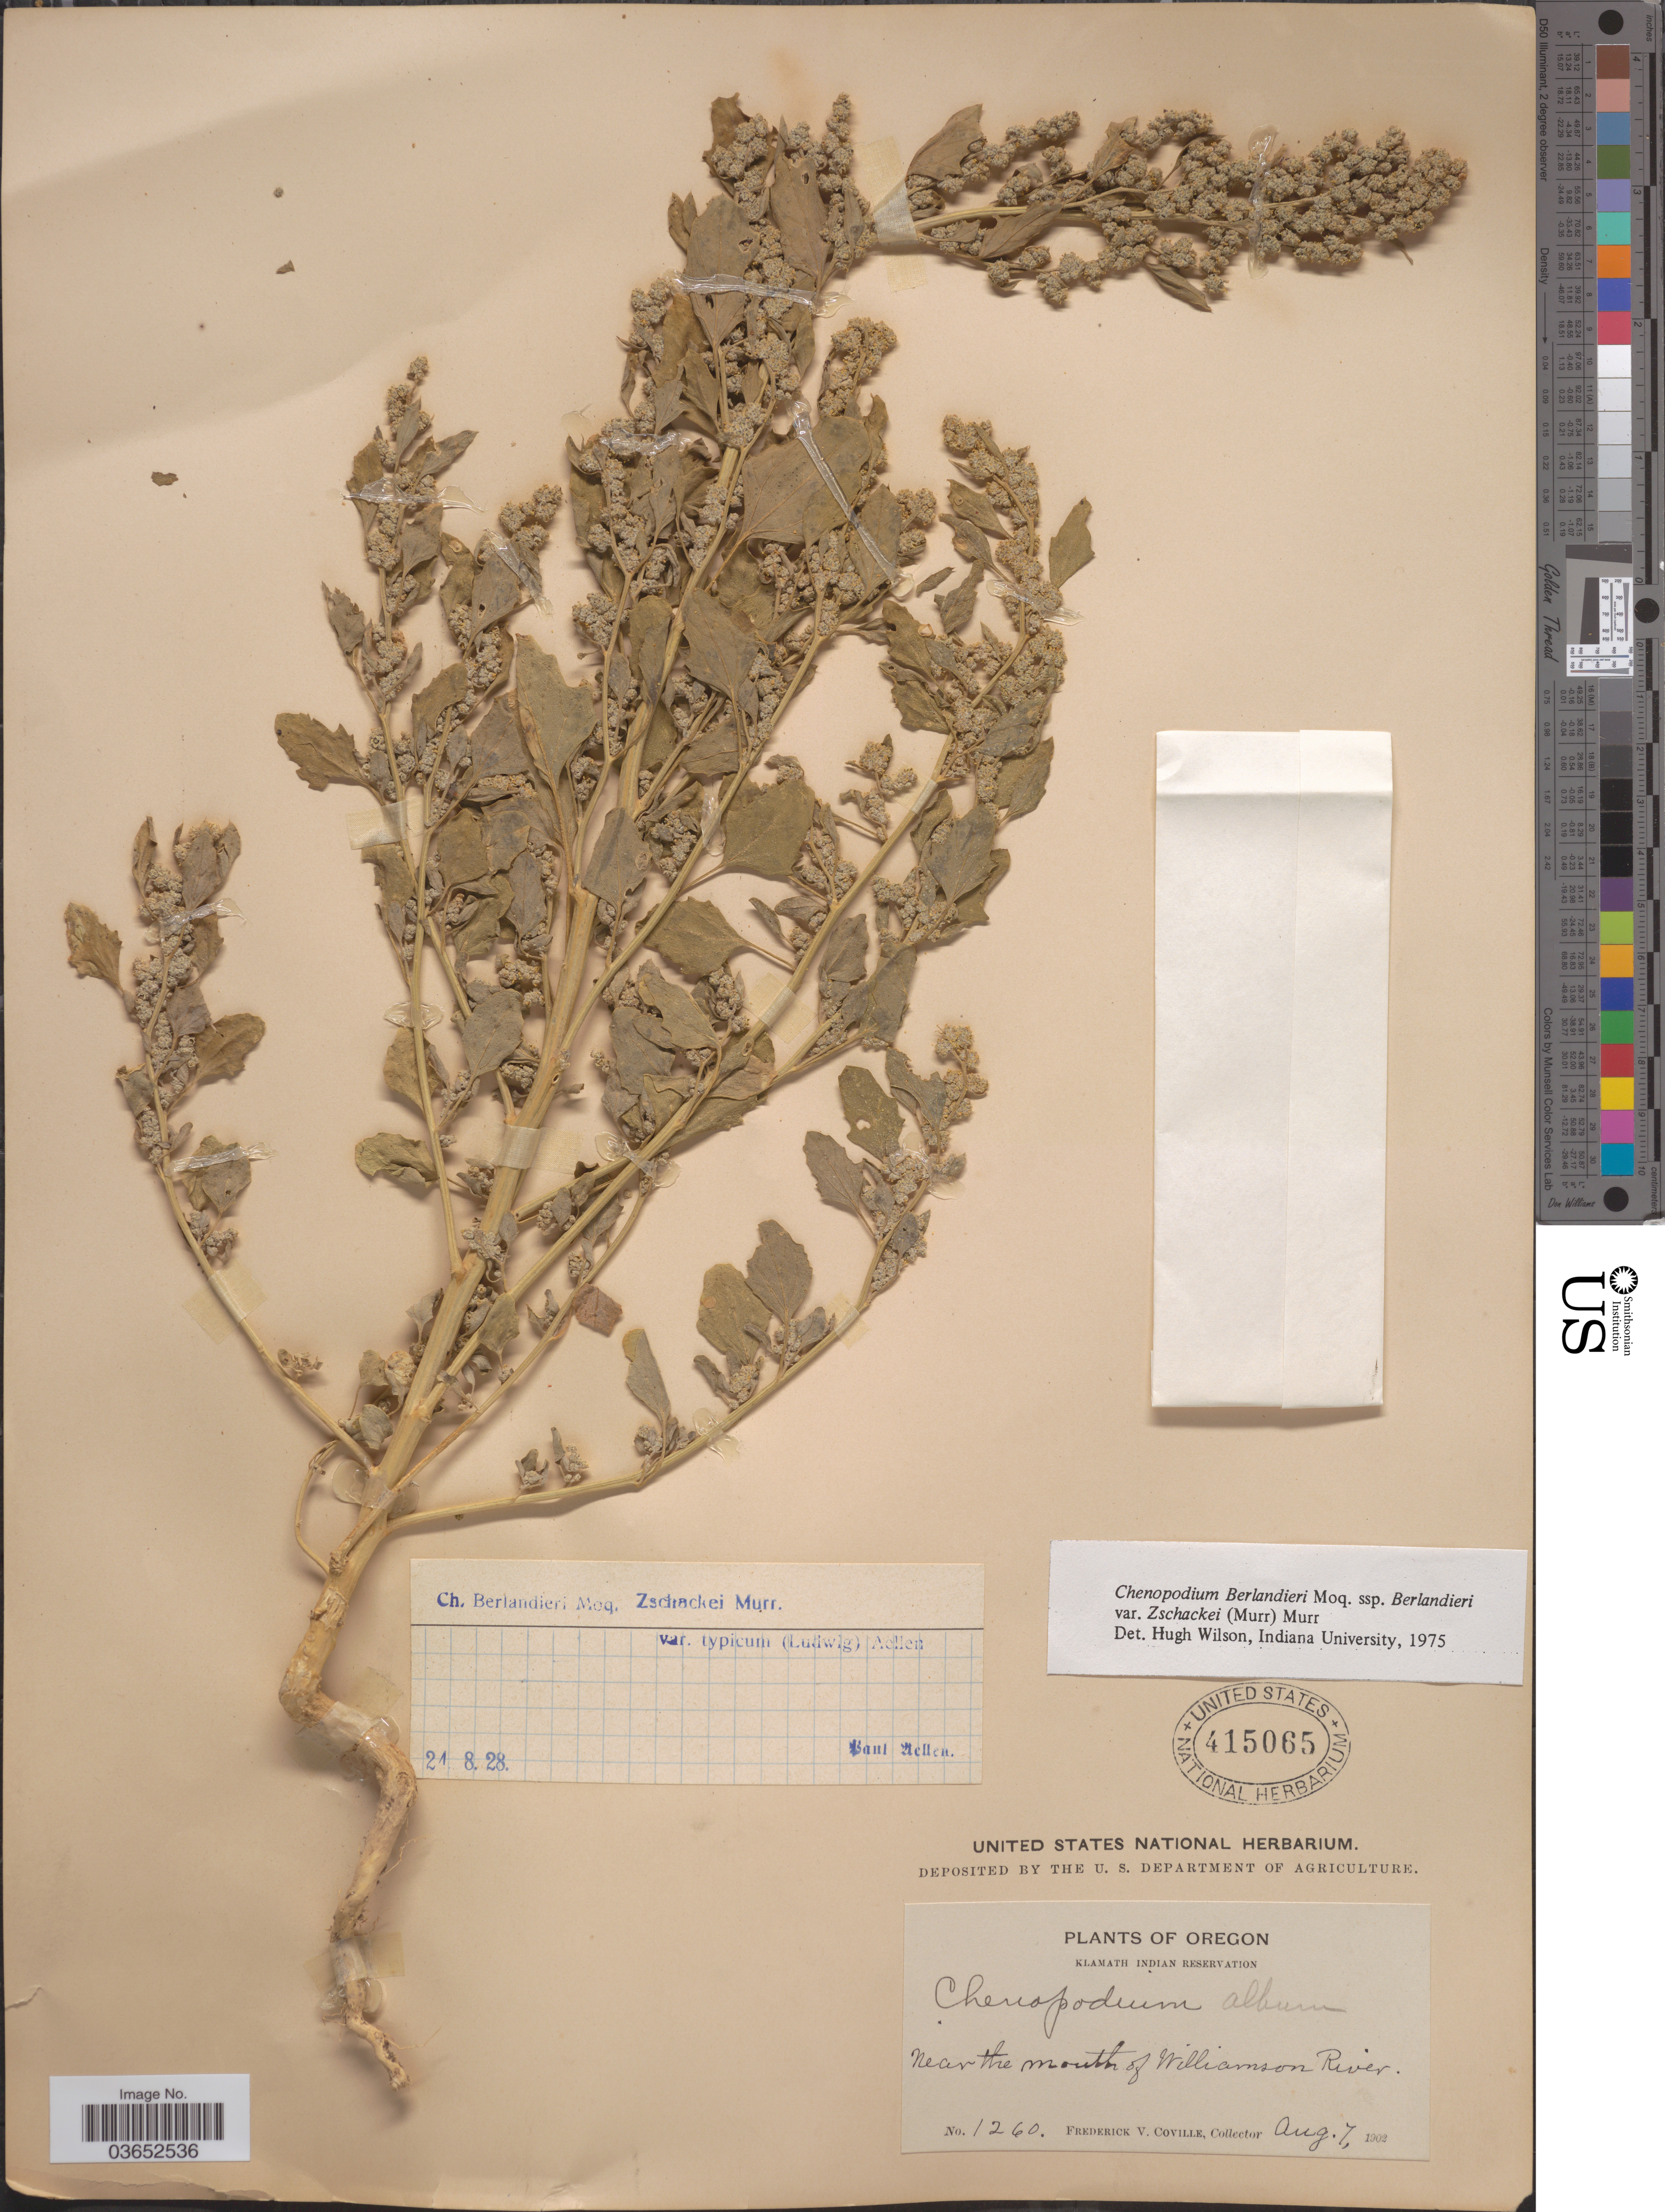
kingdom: Plantae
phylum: Tracheophyta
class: Magnoliopsida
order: Caryophyllales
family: Amaranthaceae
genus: Chenopodium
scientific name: Chenopodium berlandieri var. typicum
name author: A. Ludw. ex Graebn.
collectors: F. V. Coville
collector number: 1260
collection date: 1902-08-07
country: United States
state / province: Oregon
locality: Klamath Indian Reservation. Near the mouth of Williamson River.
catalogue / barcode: US 415065